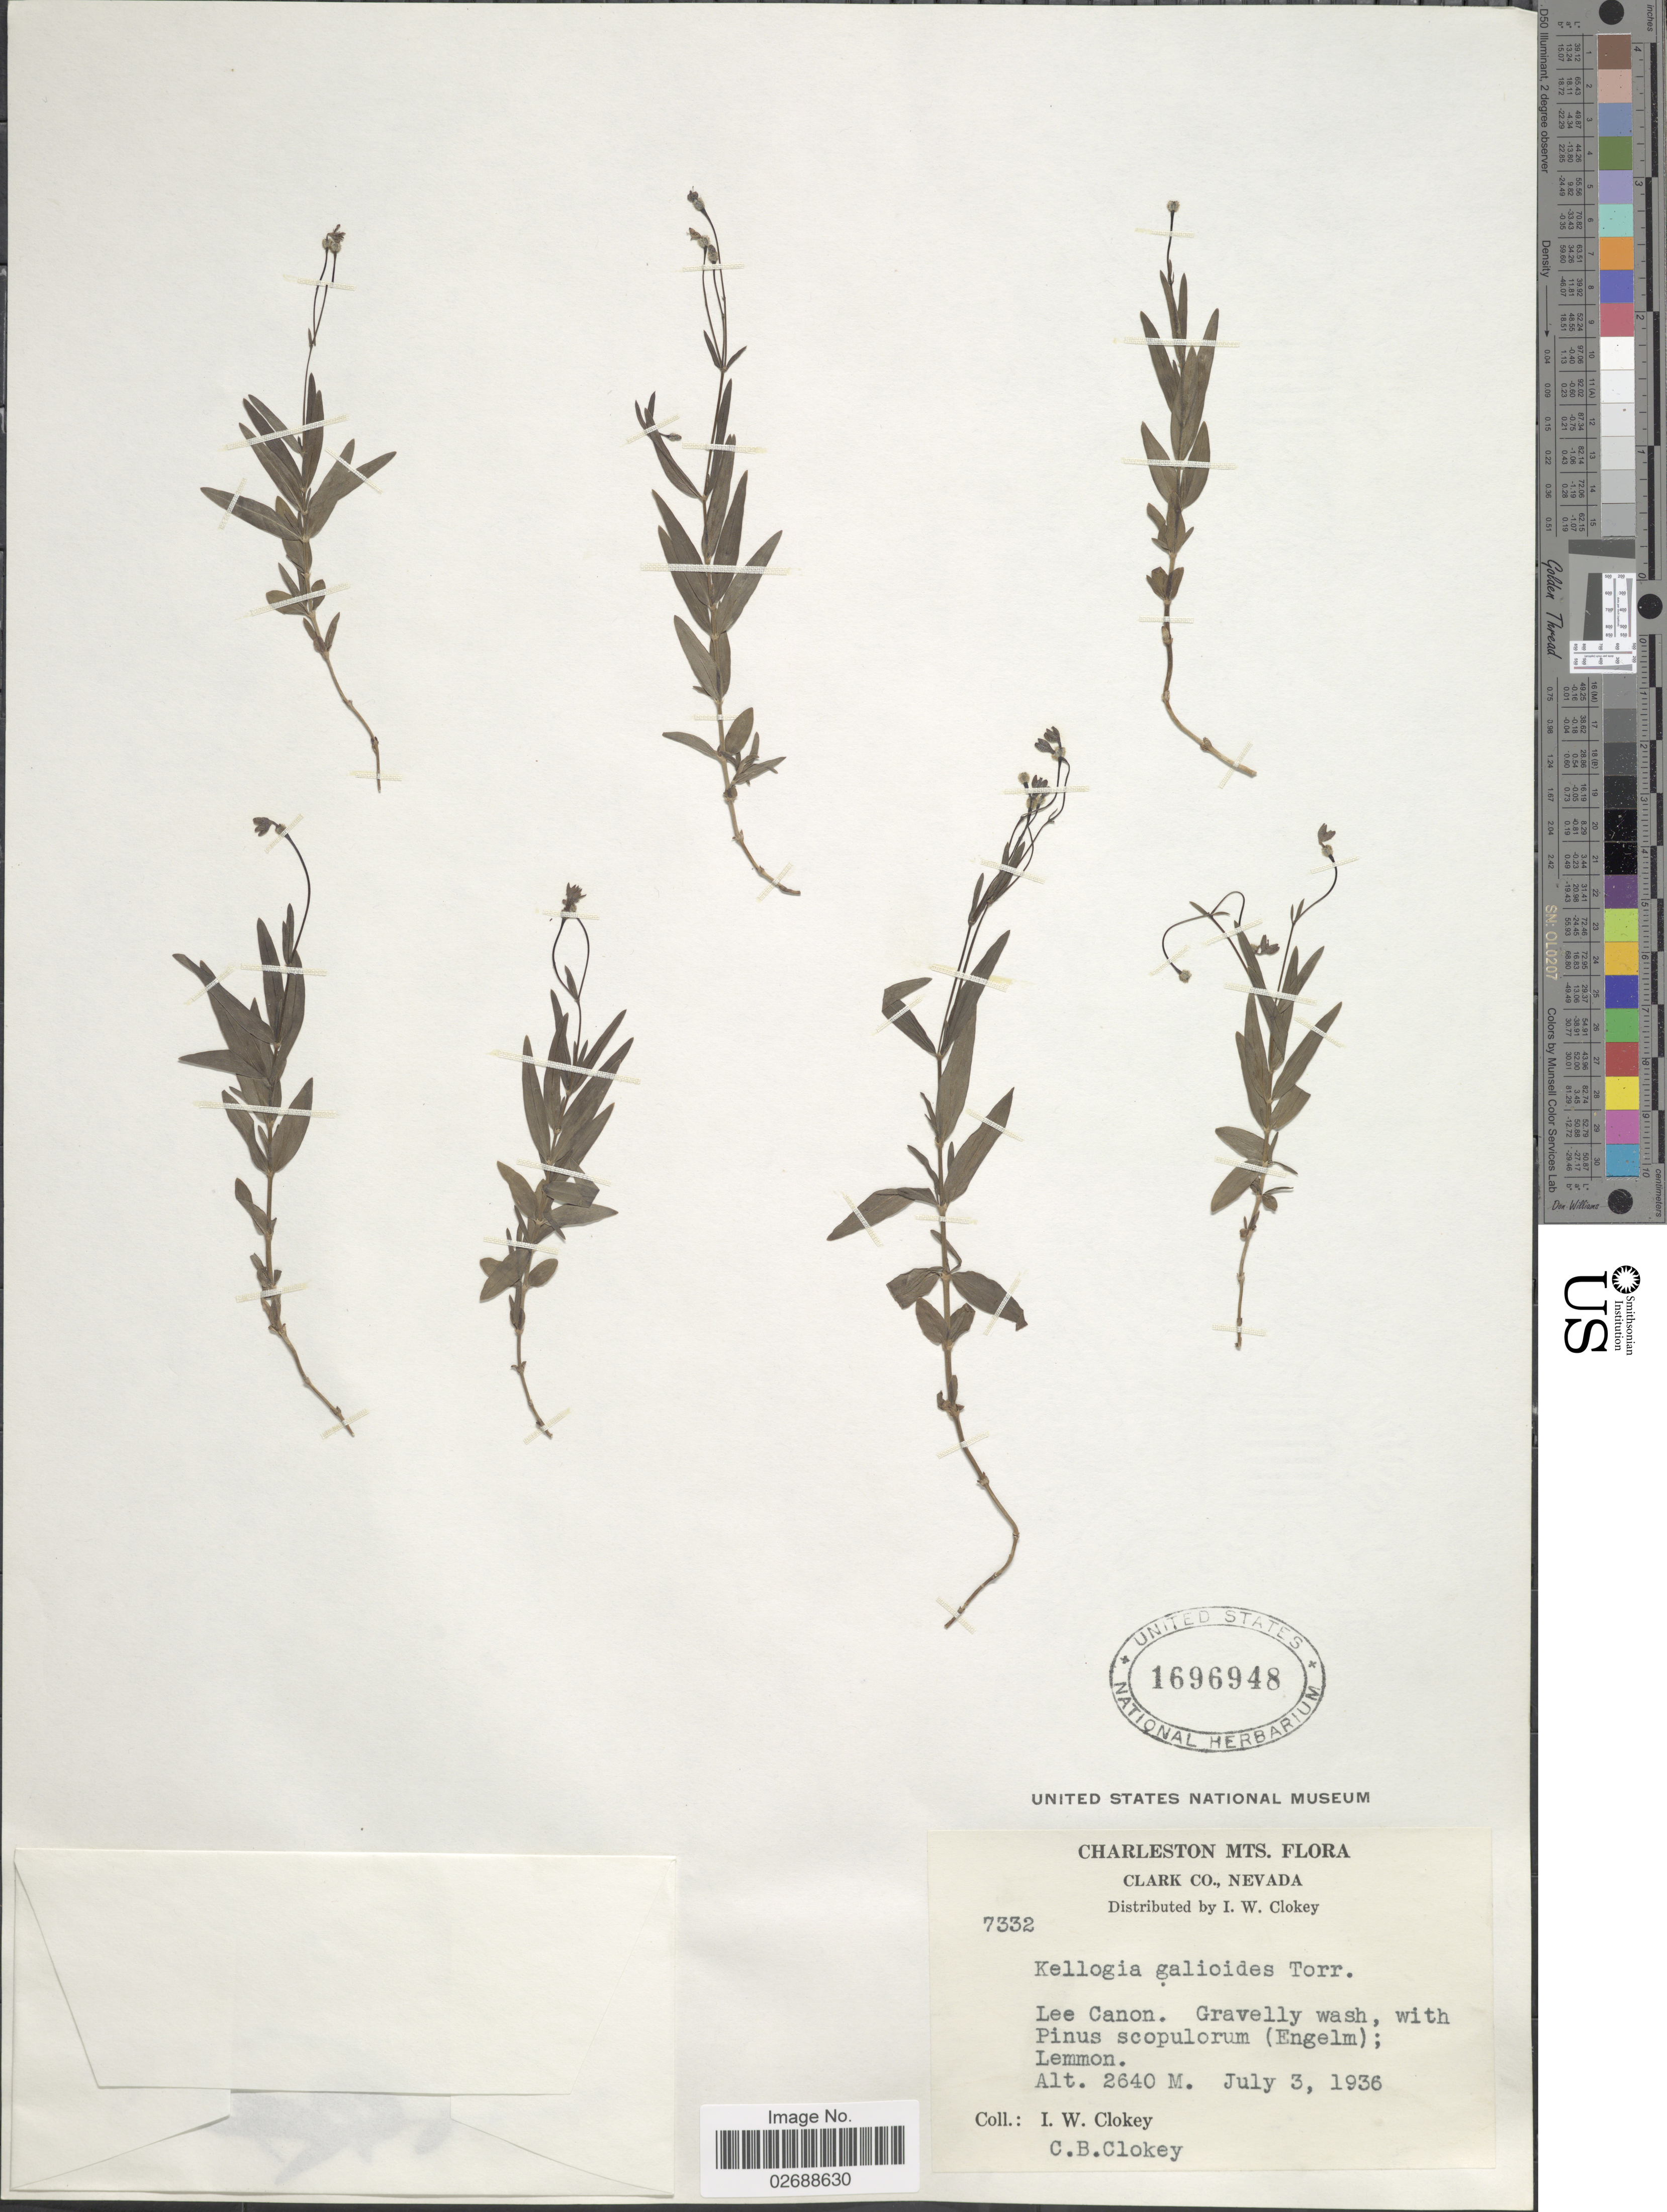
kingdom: Plantae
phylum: Tracheophyta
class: Magnoliopsida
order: Gentianales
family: Rubiaceae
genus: Kelloggia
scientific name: Kelloggia galioides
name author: Torr.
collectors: I. W. Clokey & C. Clokey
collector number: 7332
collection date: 1936-07-03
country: United States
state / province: Nevada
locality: Charleston Mts. Clark Co. Lee Canon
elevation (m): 2640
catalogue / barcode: US 1696948